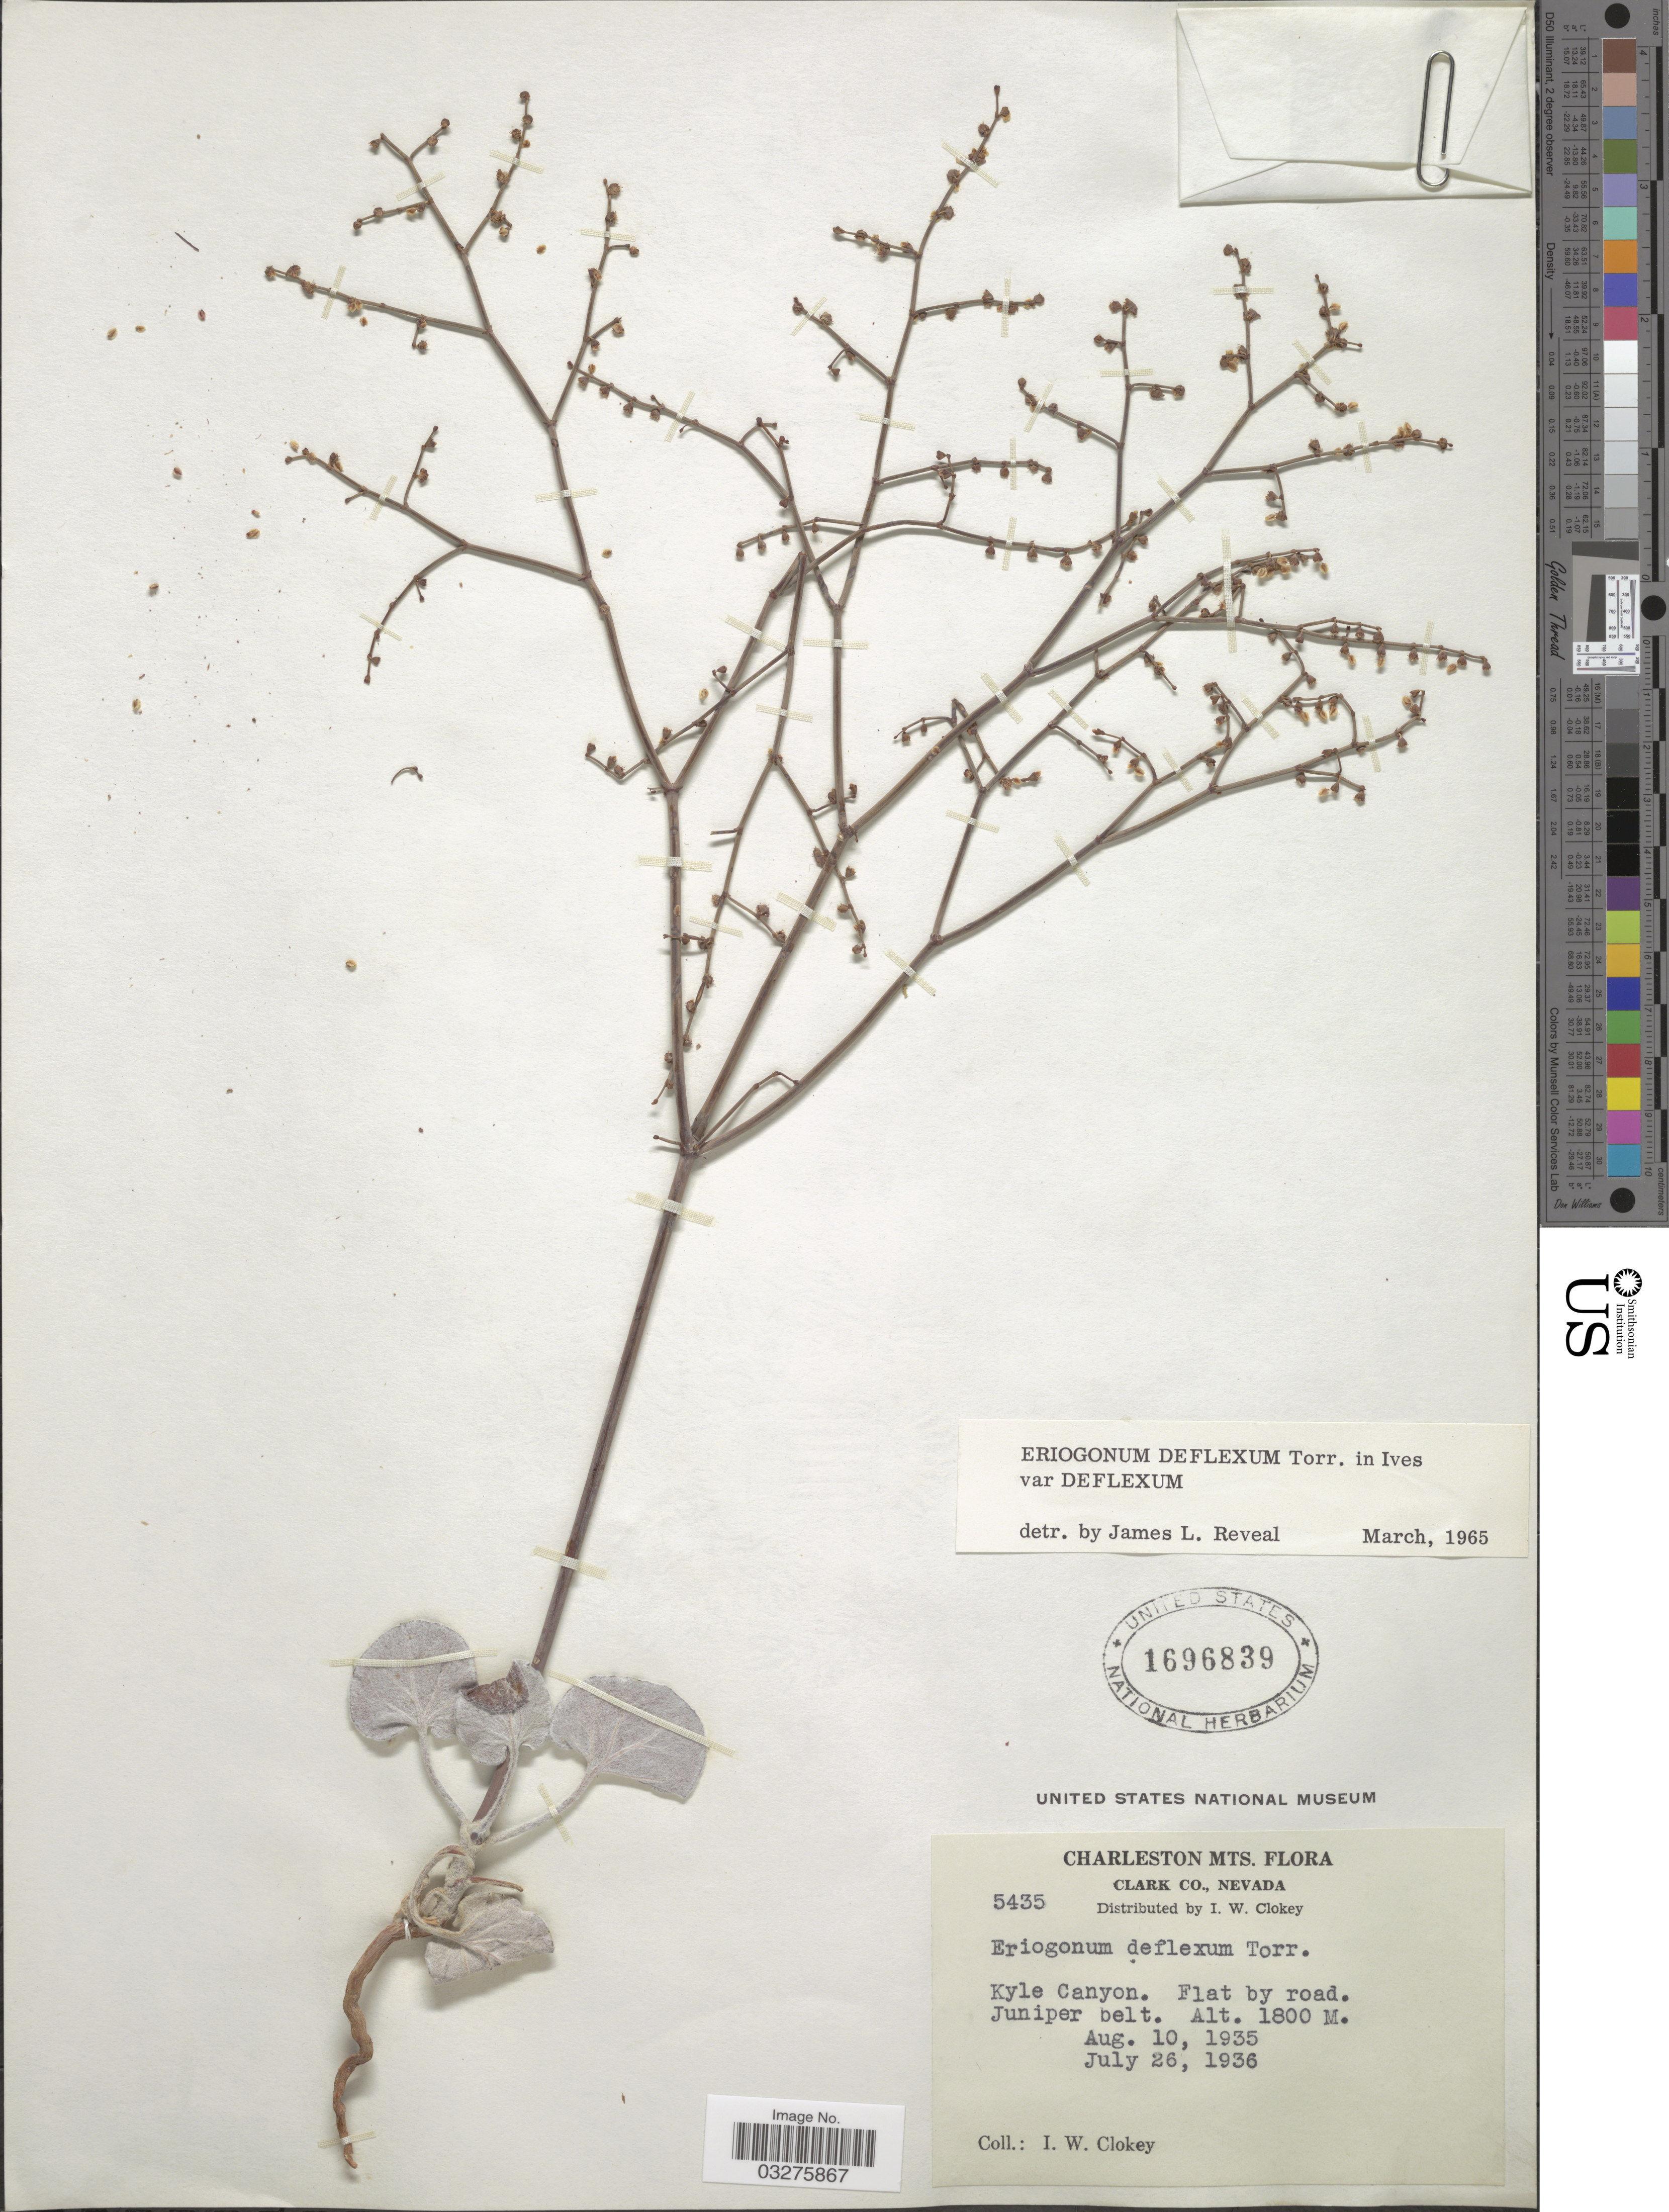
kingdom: Plantae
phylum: Tracheophyta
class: Magnoliopsida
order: Caryophyllales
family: Polygonaceae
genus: Eriogonum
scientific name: Eriogonum deflexum var. deflexum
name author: Torr. in Ives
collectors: I. W. Clokey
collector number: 5435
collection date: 1935-08-10/1936-07-26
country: United States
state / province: Nevada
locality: Charleston Mts. Clark Co. Kyle Canyon. Flat by road. Juniper belt.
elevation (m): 1800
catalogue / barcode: US 1696839